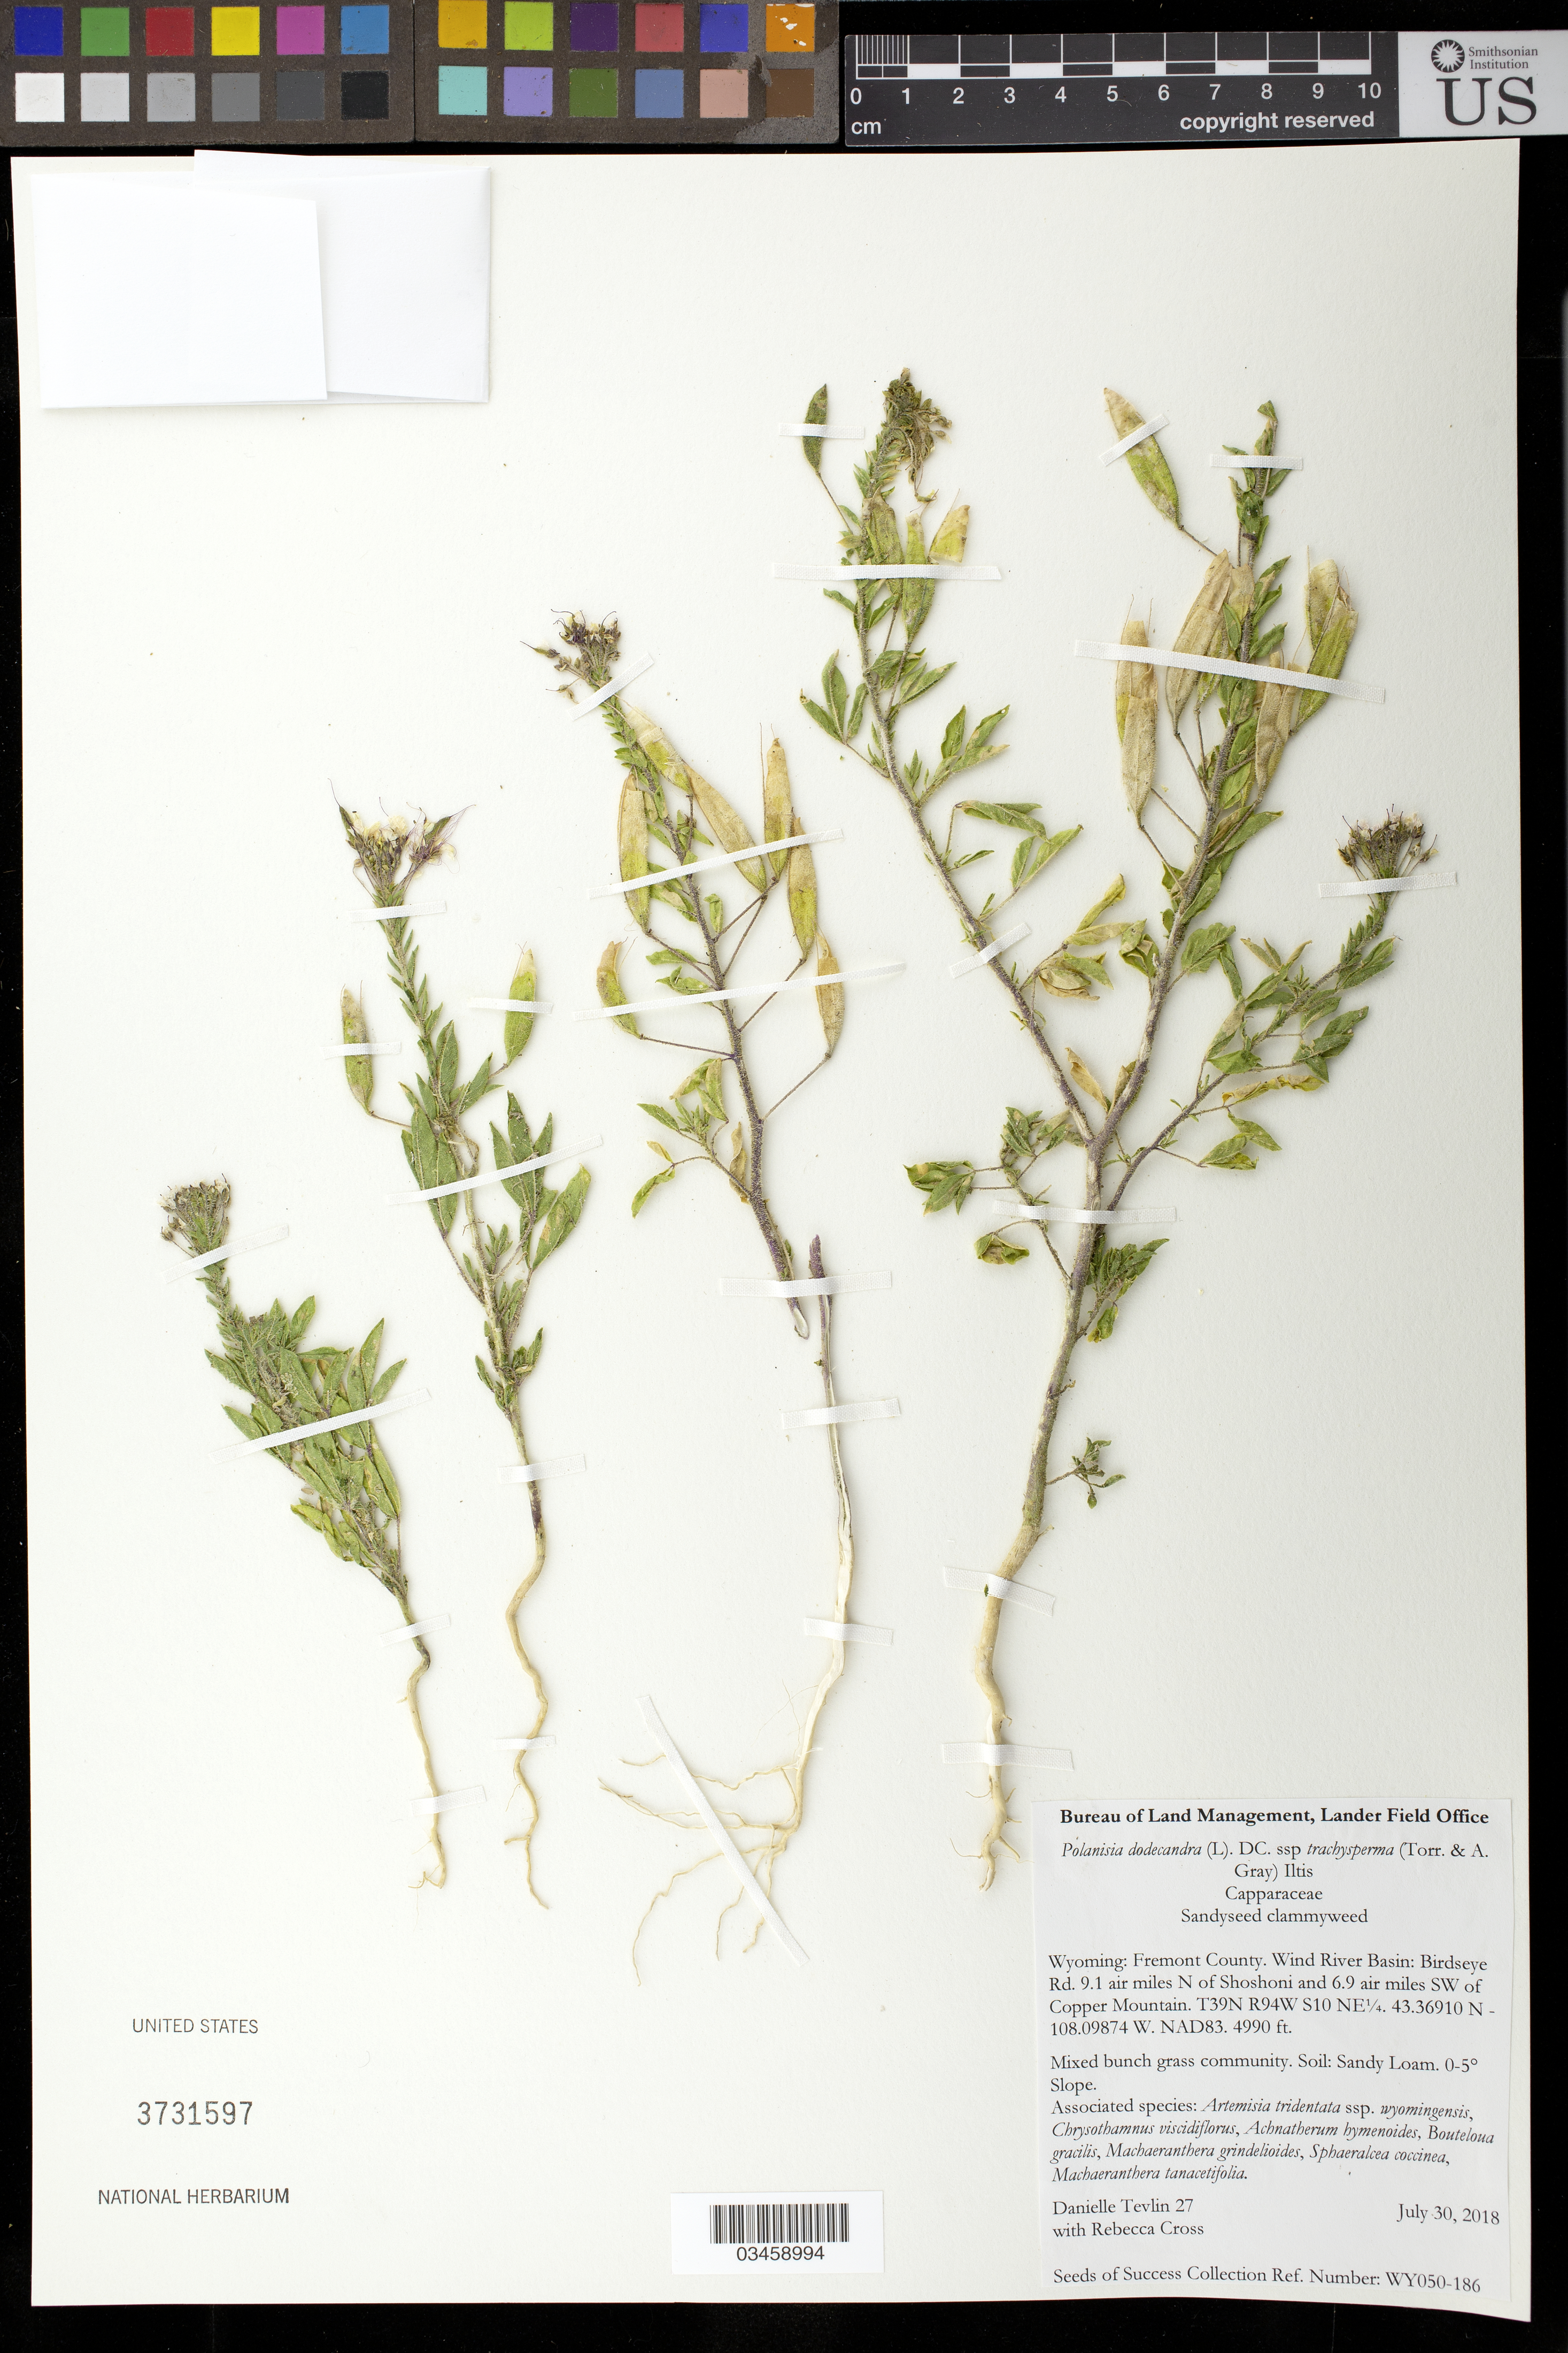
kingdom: Plantae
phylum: Tracheophyta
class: Magnoliopsida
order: Brassicales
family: Cleomaceae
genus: Polanisia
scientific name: Polanisia trachysperma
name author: Torr. & A. Gray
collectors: D. Tevlin & R. Cross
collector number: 27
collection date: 2018-07-30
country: United States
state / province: Wyoming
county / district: Fremont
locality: Wind River Basin, Birdseye Rd. 9.1 air mi. N of Shoshoni and 6.9 air mi. SW of Copper Mt. T39N R94W S10 NE 1/4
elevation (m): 1521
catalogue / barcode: US 3731597